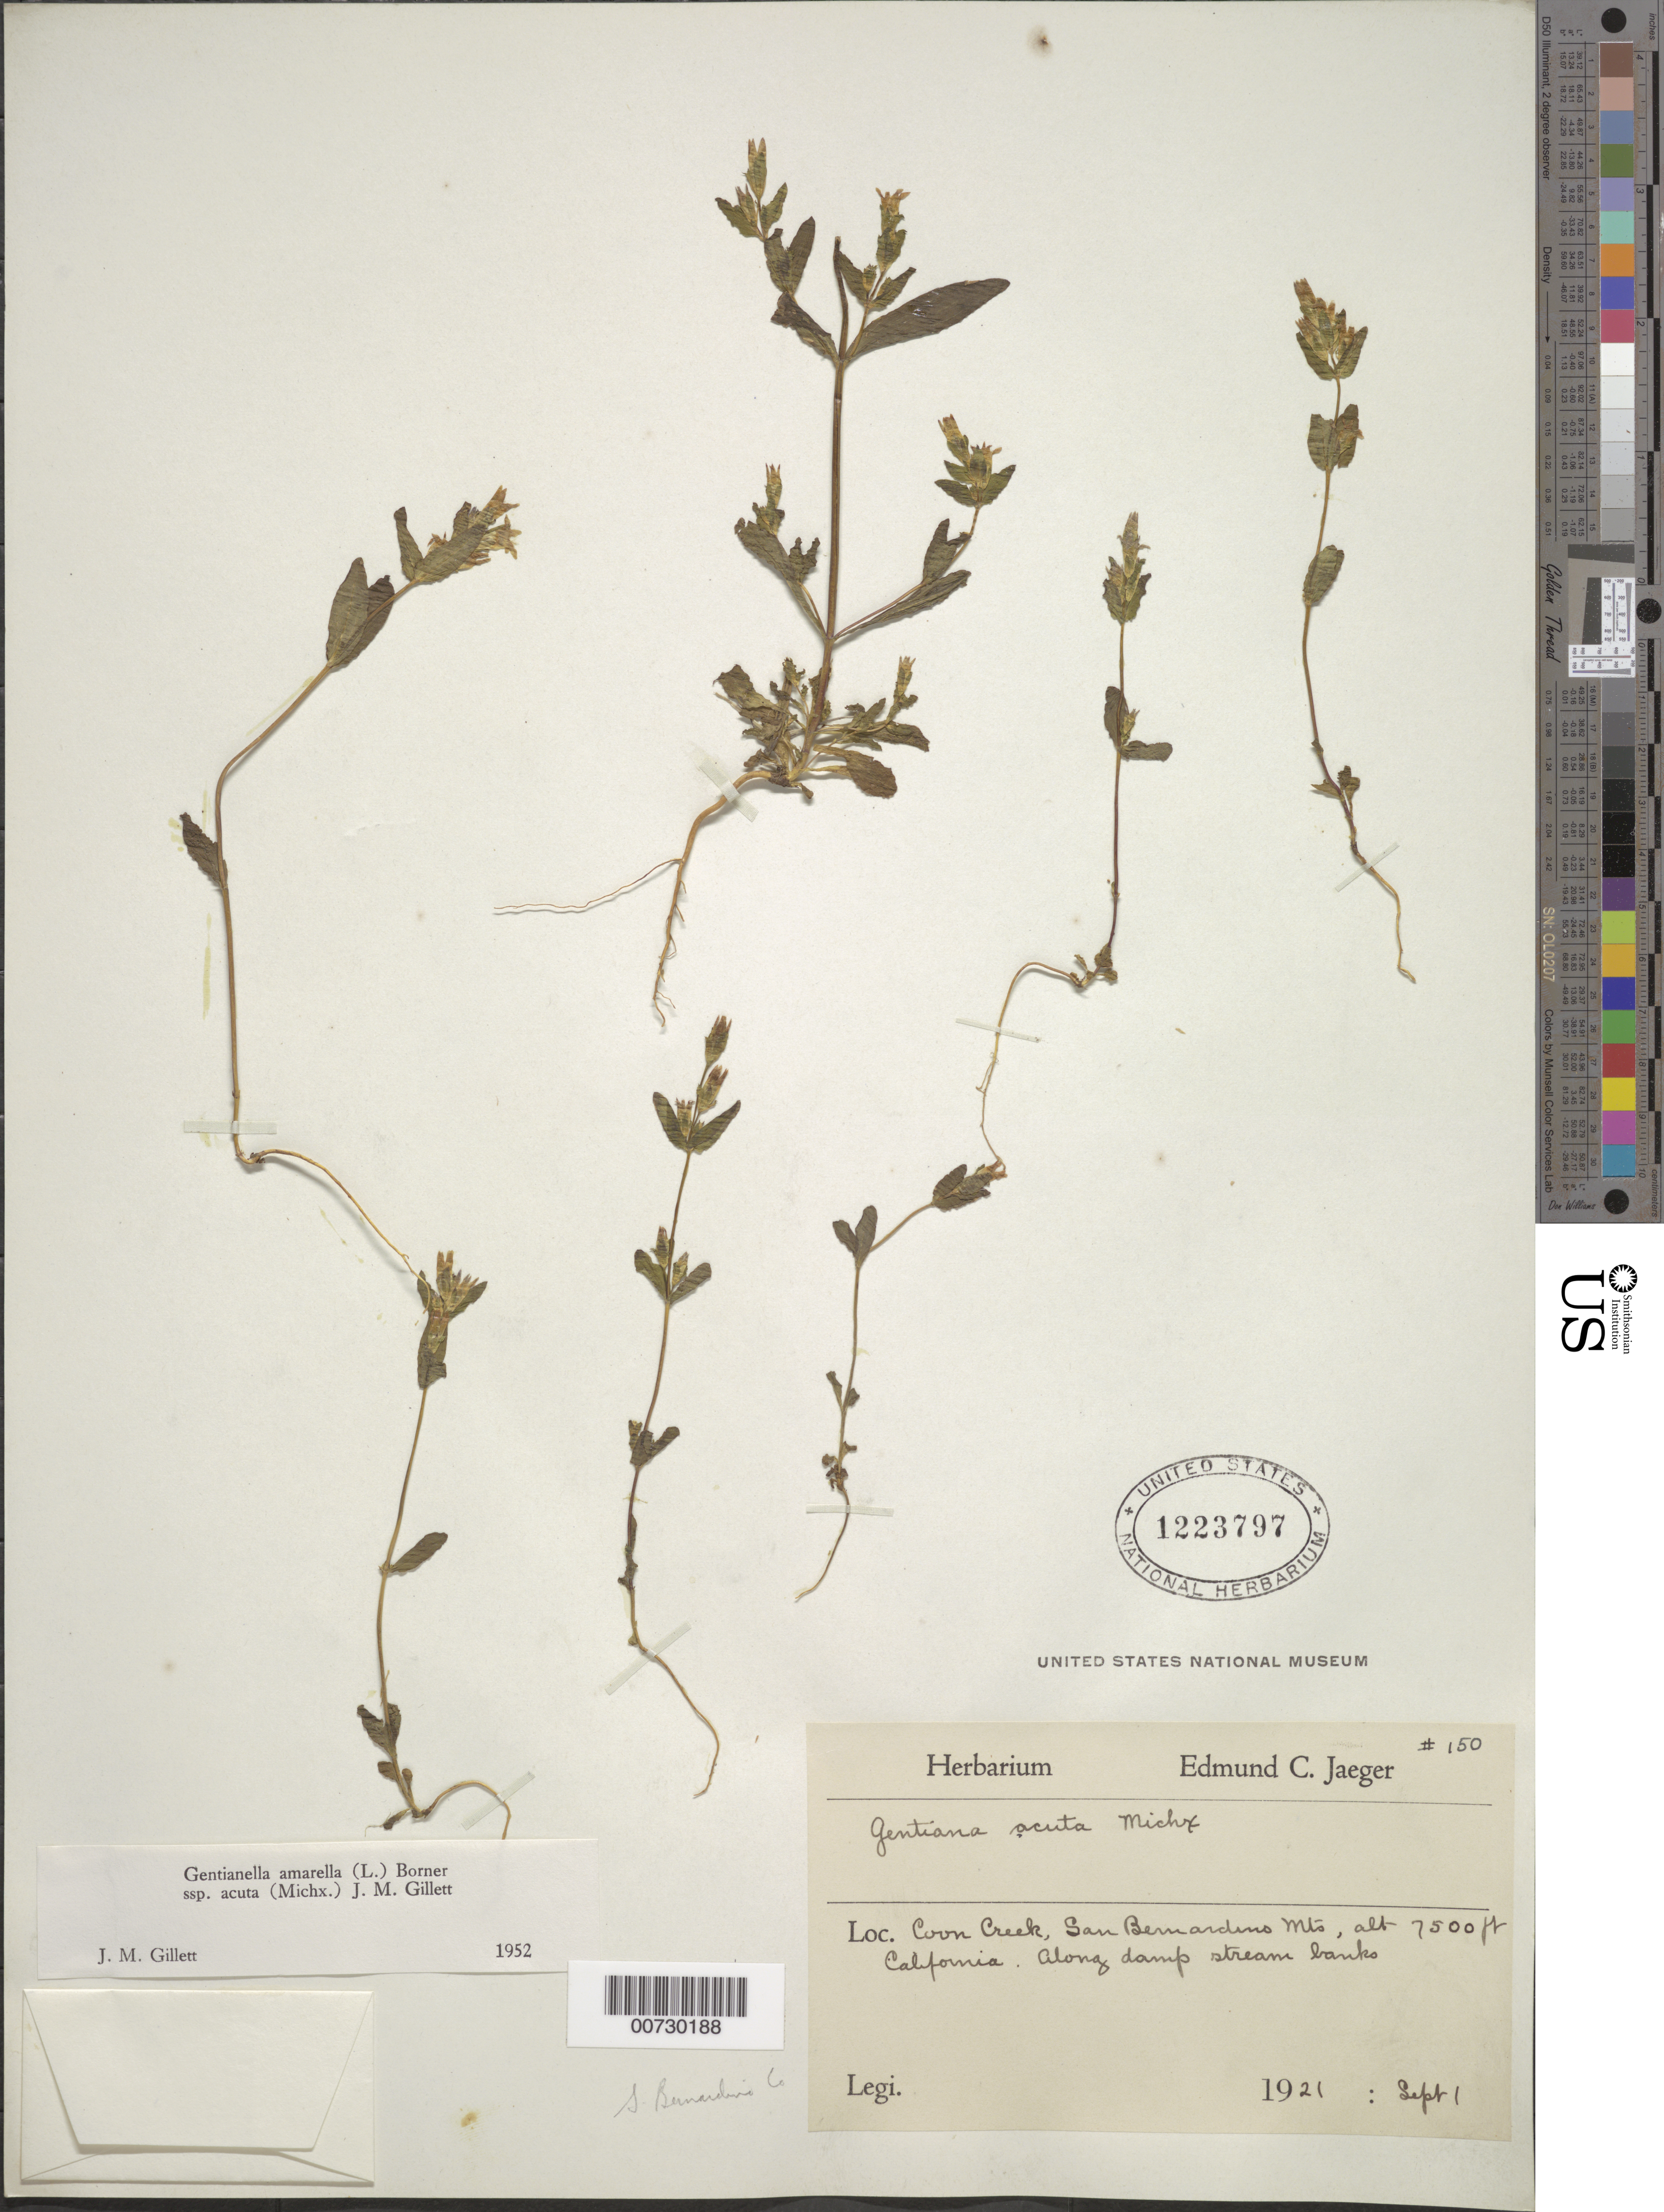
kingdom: Plantae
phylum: Tracheophyta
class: Magnoliopsida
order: Gentianales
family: Gentianaceae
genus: Gentianella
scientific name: Gentianella amarella subsp. acuta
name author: (Michx.) J.M. Gillett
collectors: E. Jaeger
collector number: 150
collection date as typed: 1 Sep 1921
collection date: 1921-09-01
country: United States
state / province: California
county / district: Riverside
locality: Coon Creek, San Bernardino Mts.On banks of small stream.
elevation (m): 2286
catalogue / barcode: US 1223797